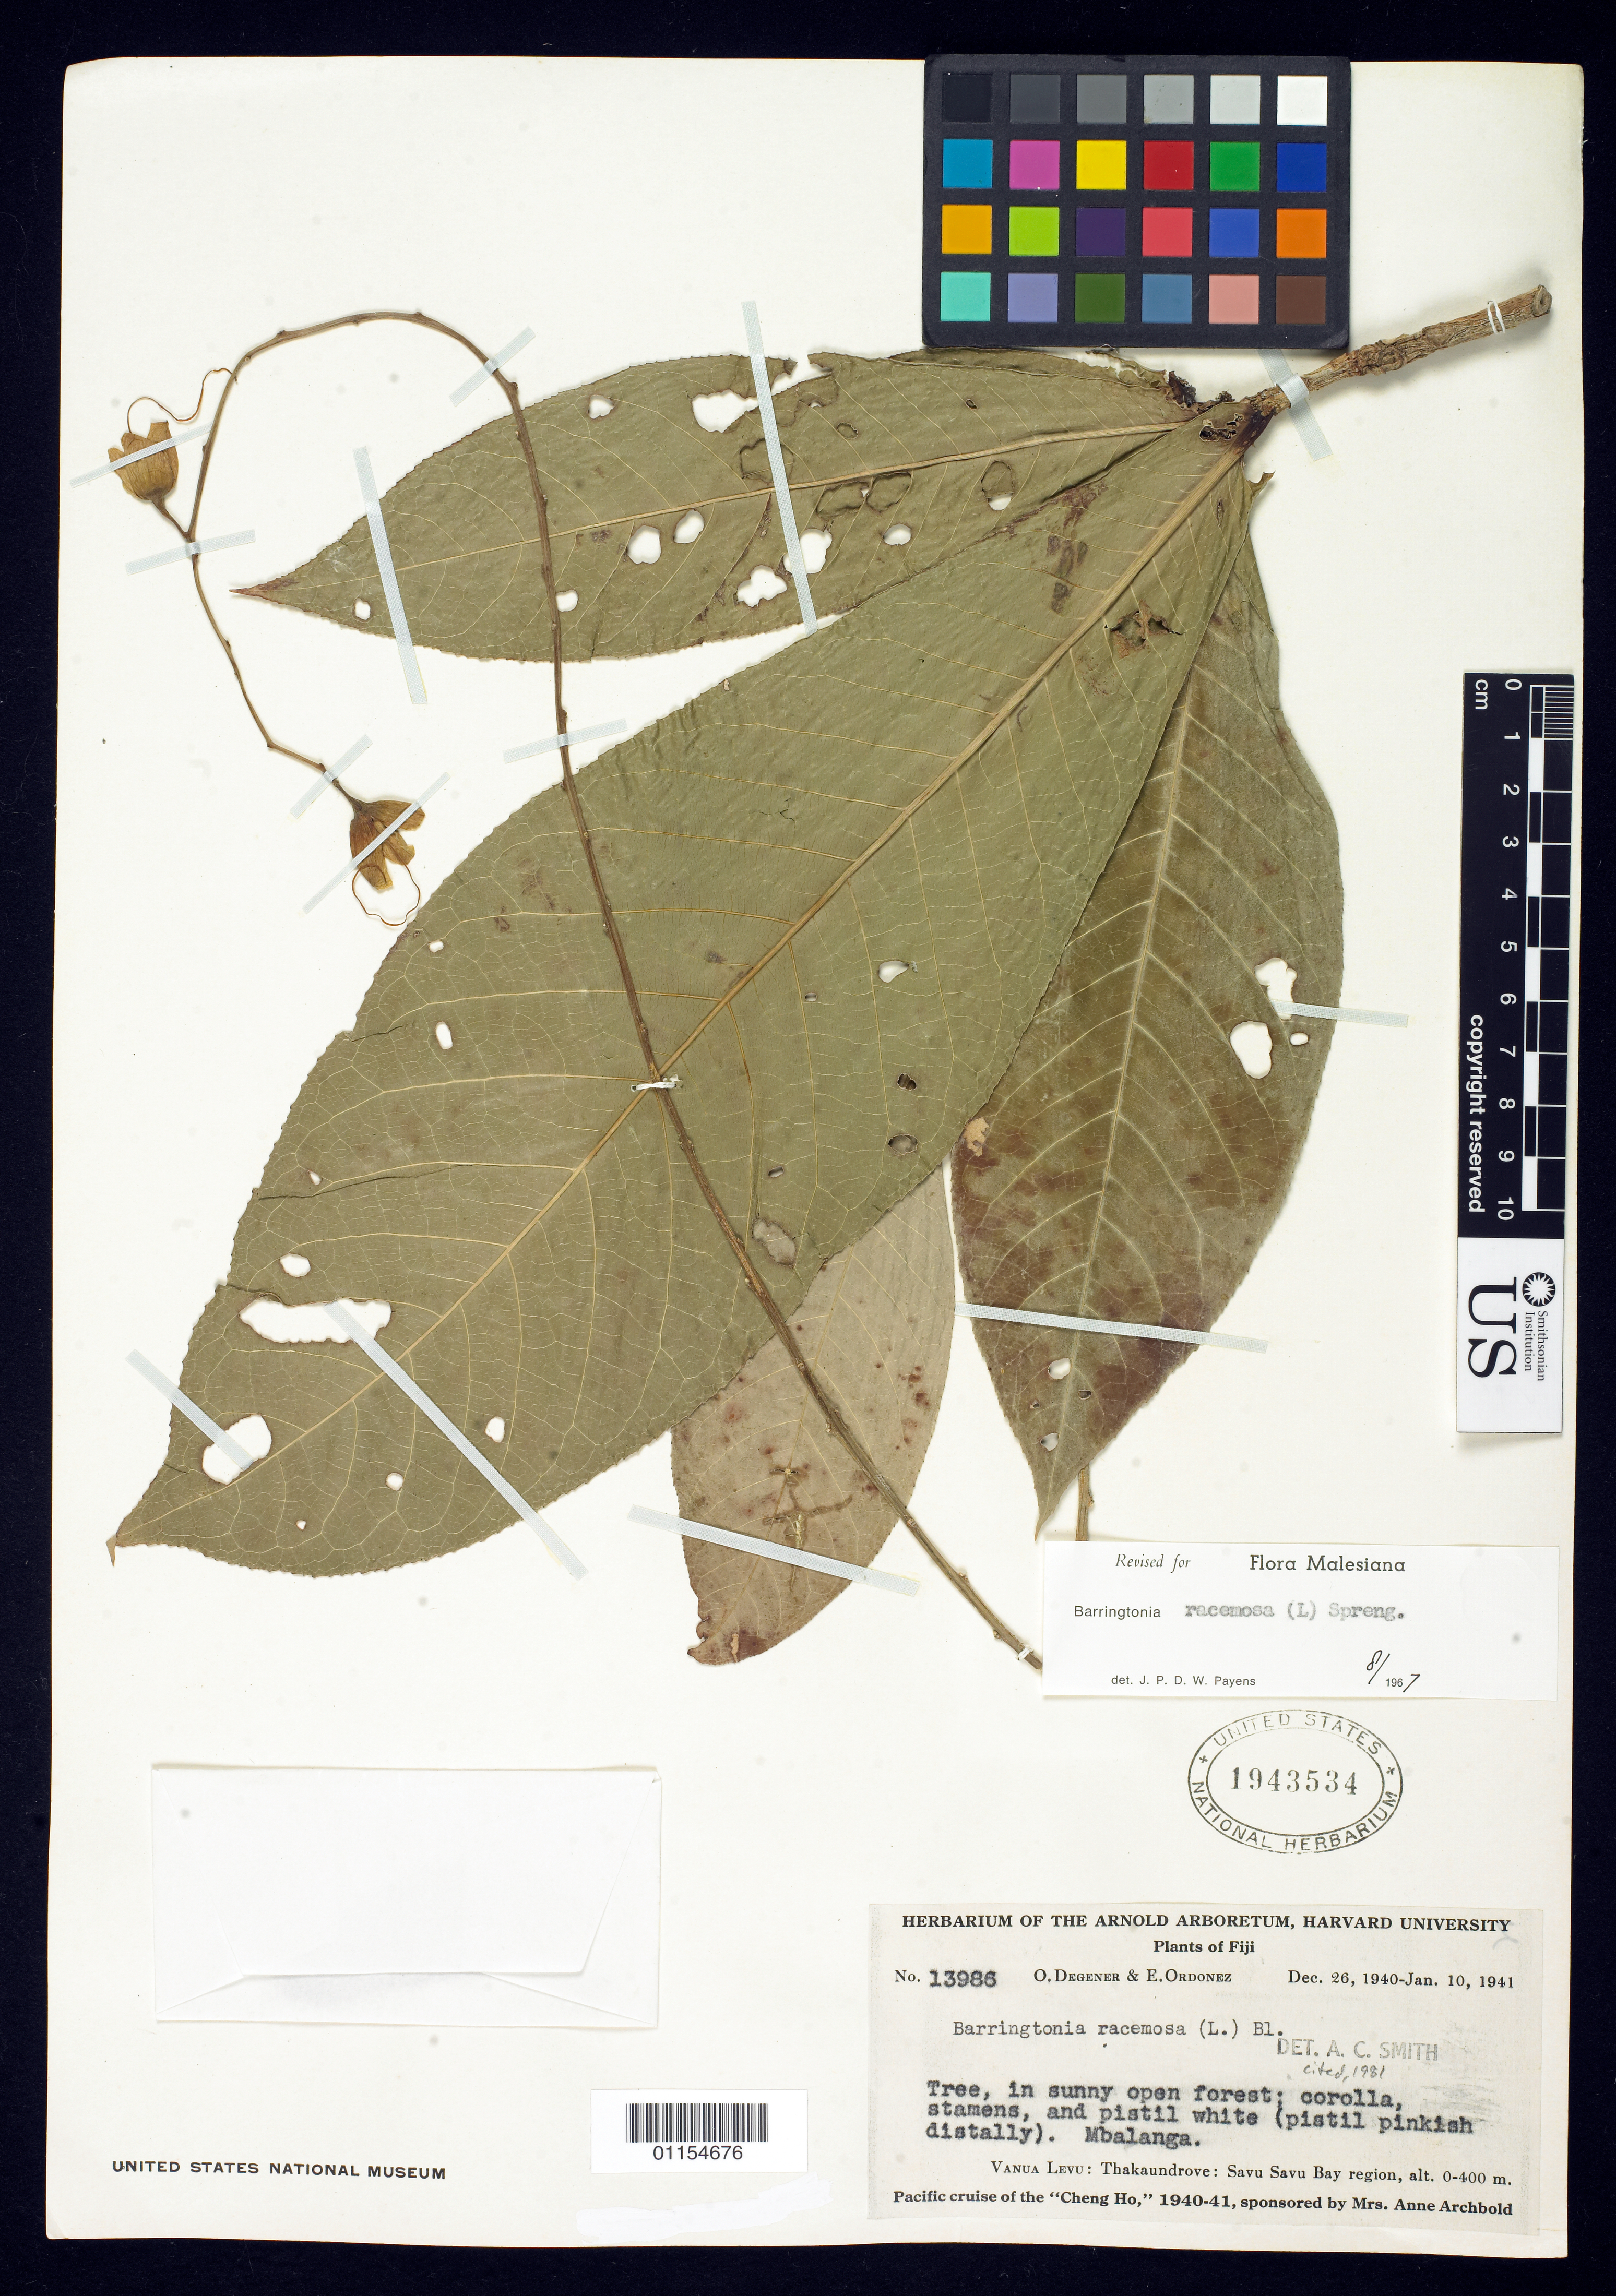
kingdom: Plantae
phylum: Tracheophyta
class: Magnoliopsida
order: Ericales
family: Lecythidaceae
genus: Barringtonia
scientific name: Barringtonia racemosa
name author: (L.) Spreng.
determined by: Payens, J. P. D. W.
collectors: O. Degener & E. Ordonez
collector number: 13986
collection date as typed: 26 Dec 1940 to 10 Jan 1941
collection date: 1940-12-26/1941-01-10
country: Fiji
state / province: Northern Division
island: Vanua Levu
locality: Vatunivuamonde mt, thakaundrove, savu savu bay region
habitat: Sunny open forest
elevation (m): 0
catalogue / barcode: US 1943534